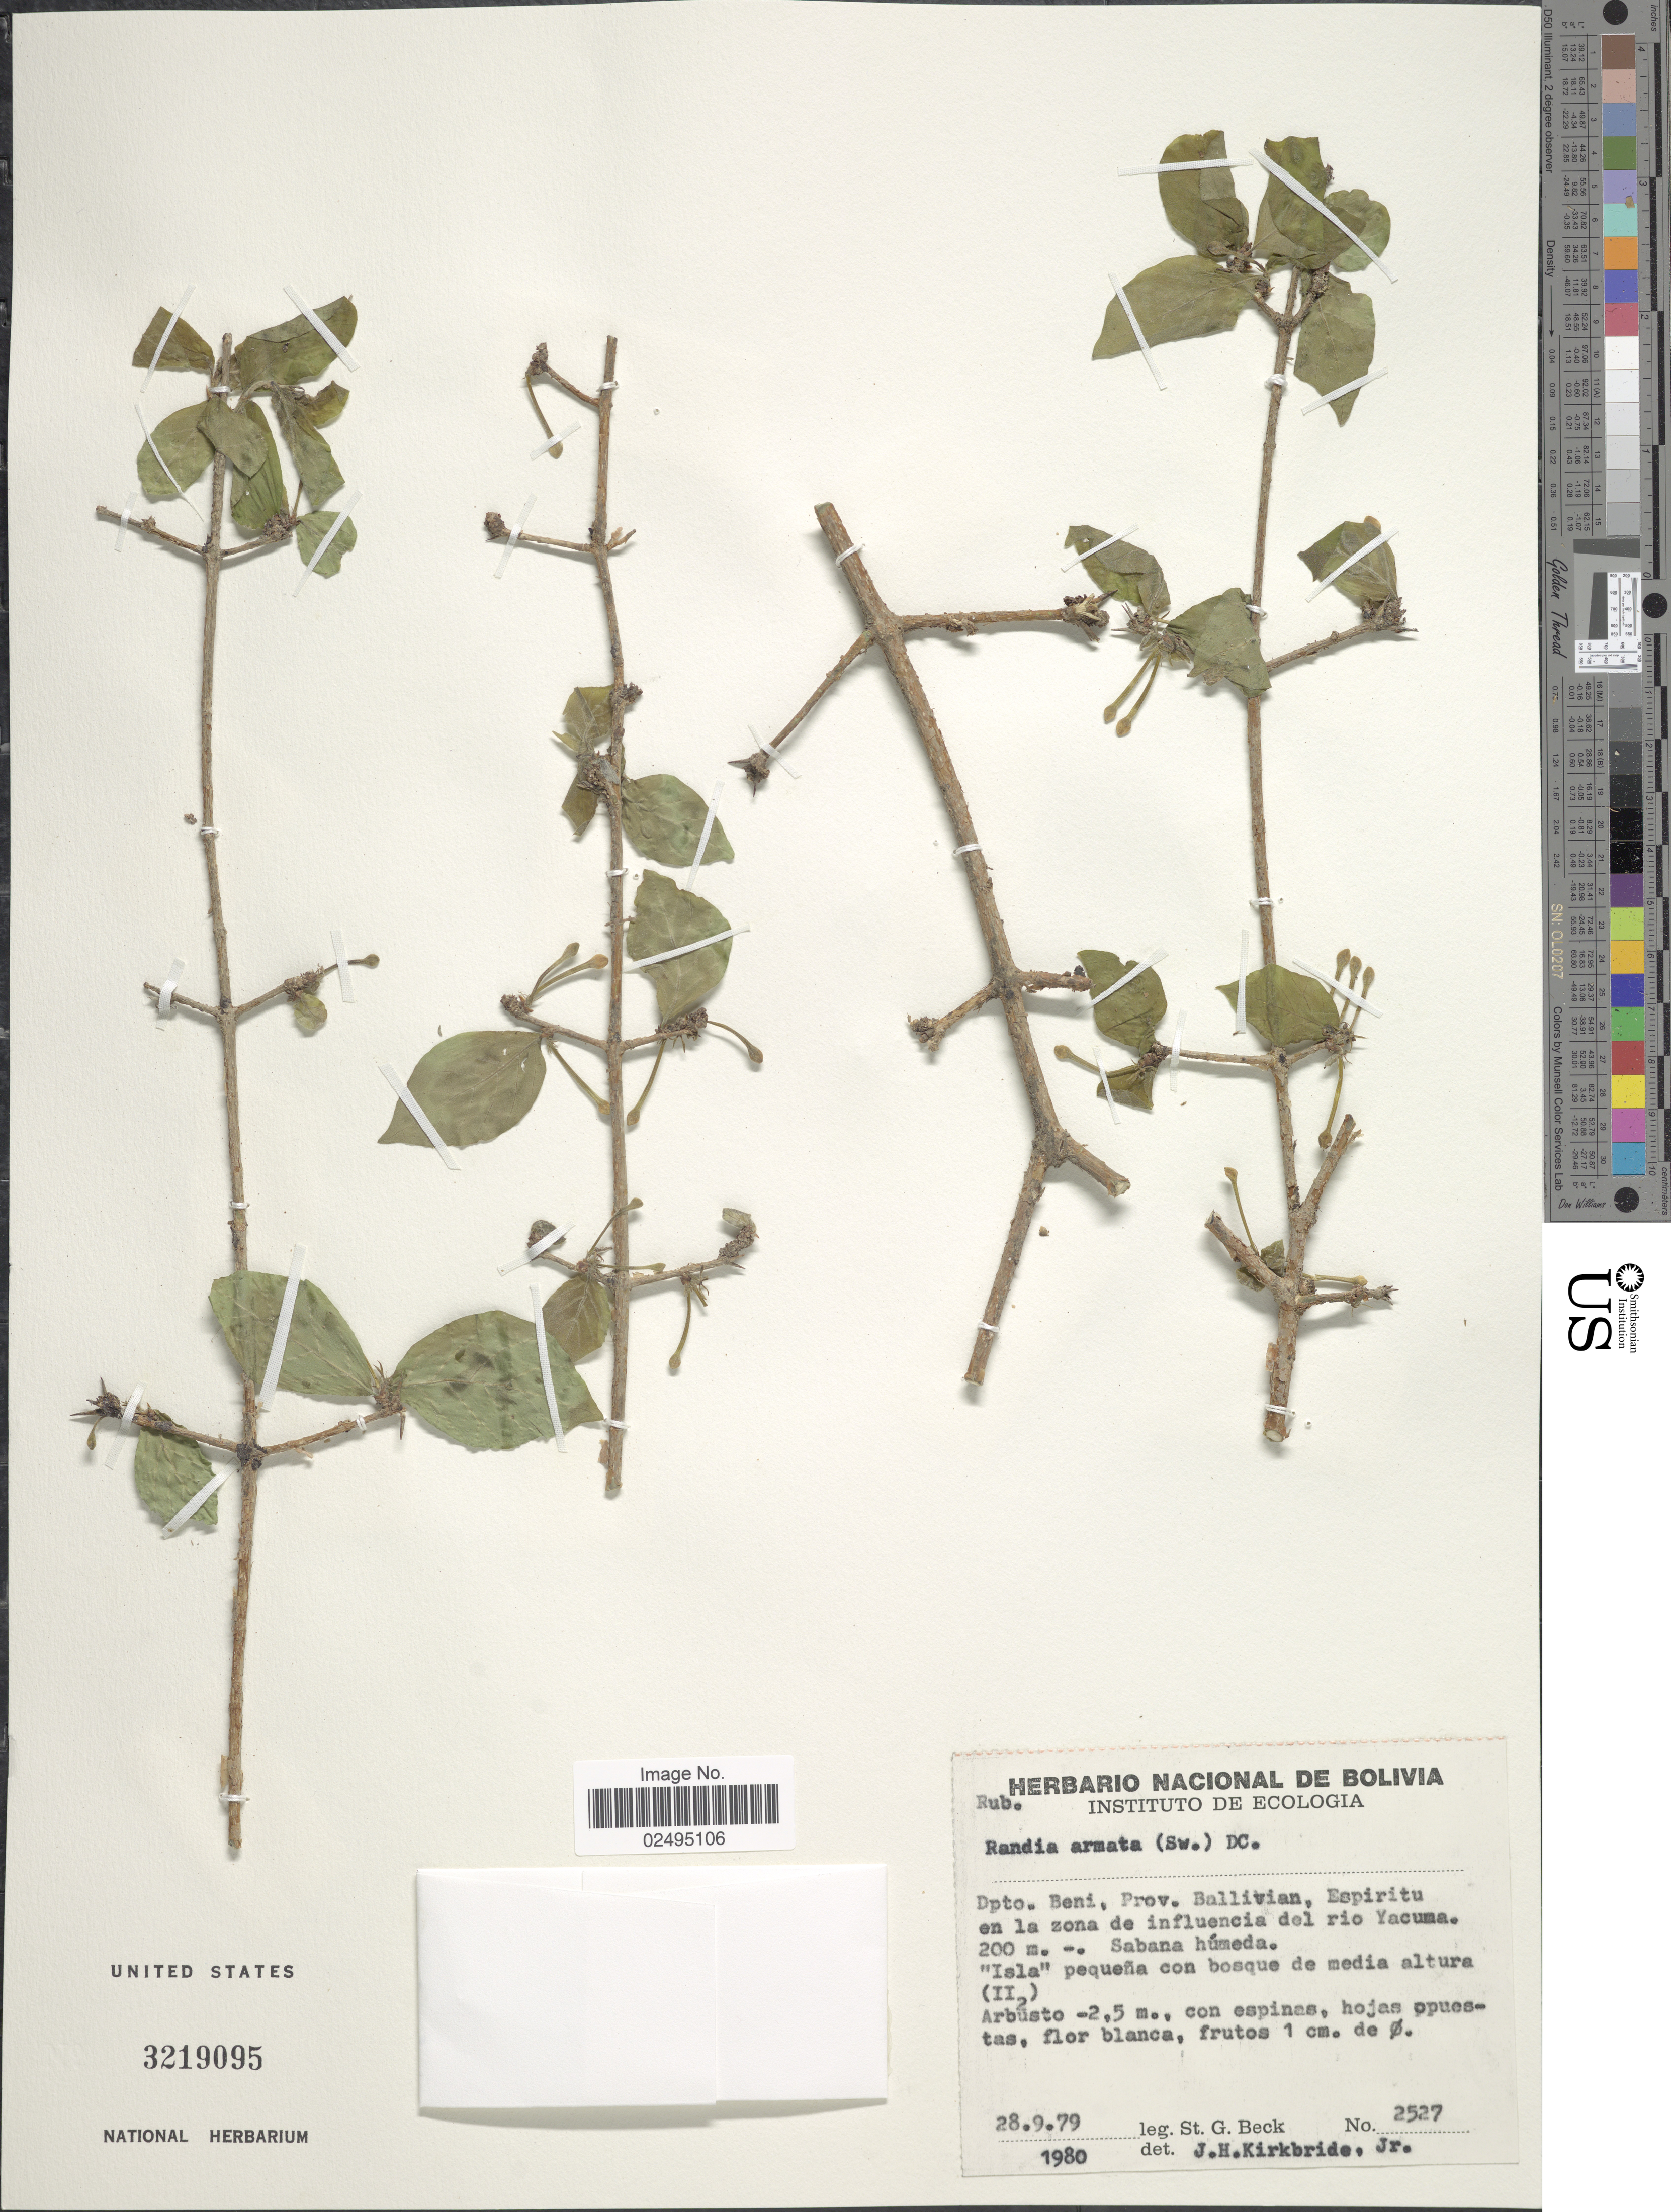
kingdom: Plantae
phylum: Tracheophyta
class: Magnoliopsida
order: Gentianales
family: Rubiaceae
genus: Randia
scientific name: Randia armata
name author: (Sw.) DC.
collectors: S. G. Beck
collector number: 2527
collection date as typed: Transcribed d/m/y: 28/9/79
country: Bolivia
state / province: Beni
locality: Prov. Ballivian, Espiritu en la zona de influencia del rio Yacuma.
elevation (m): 200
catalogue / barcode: US 3219095